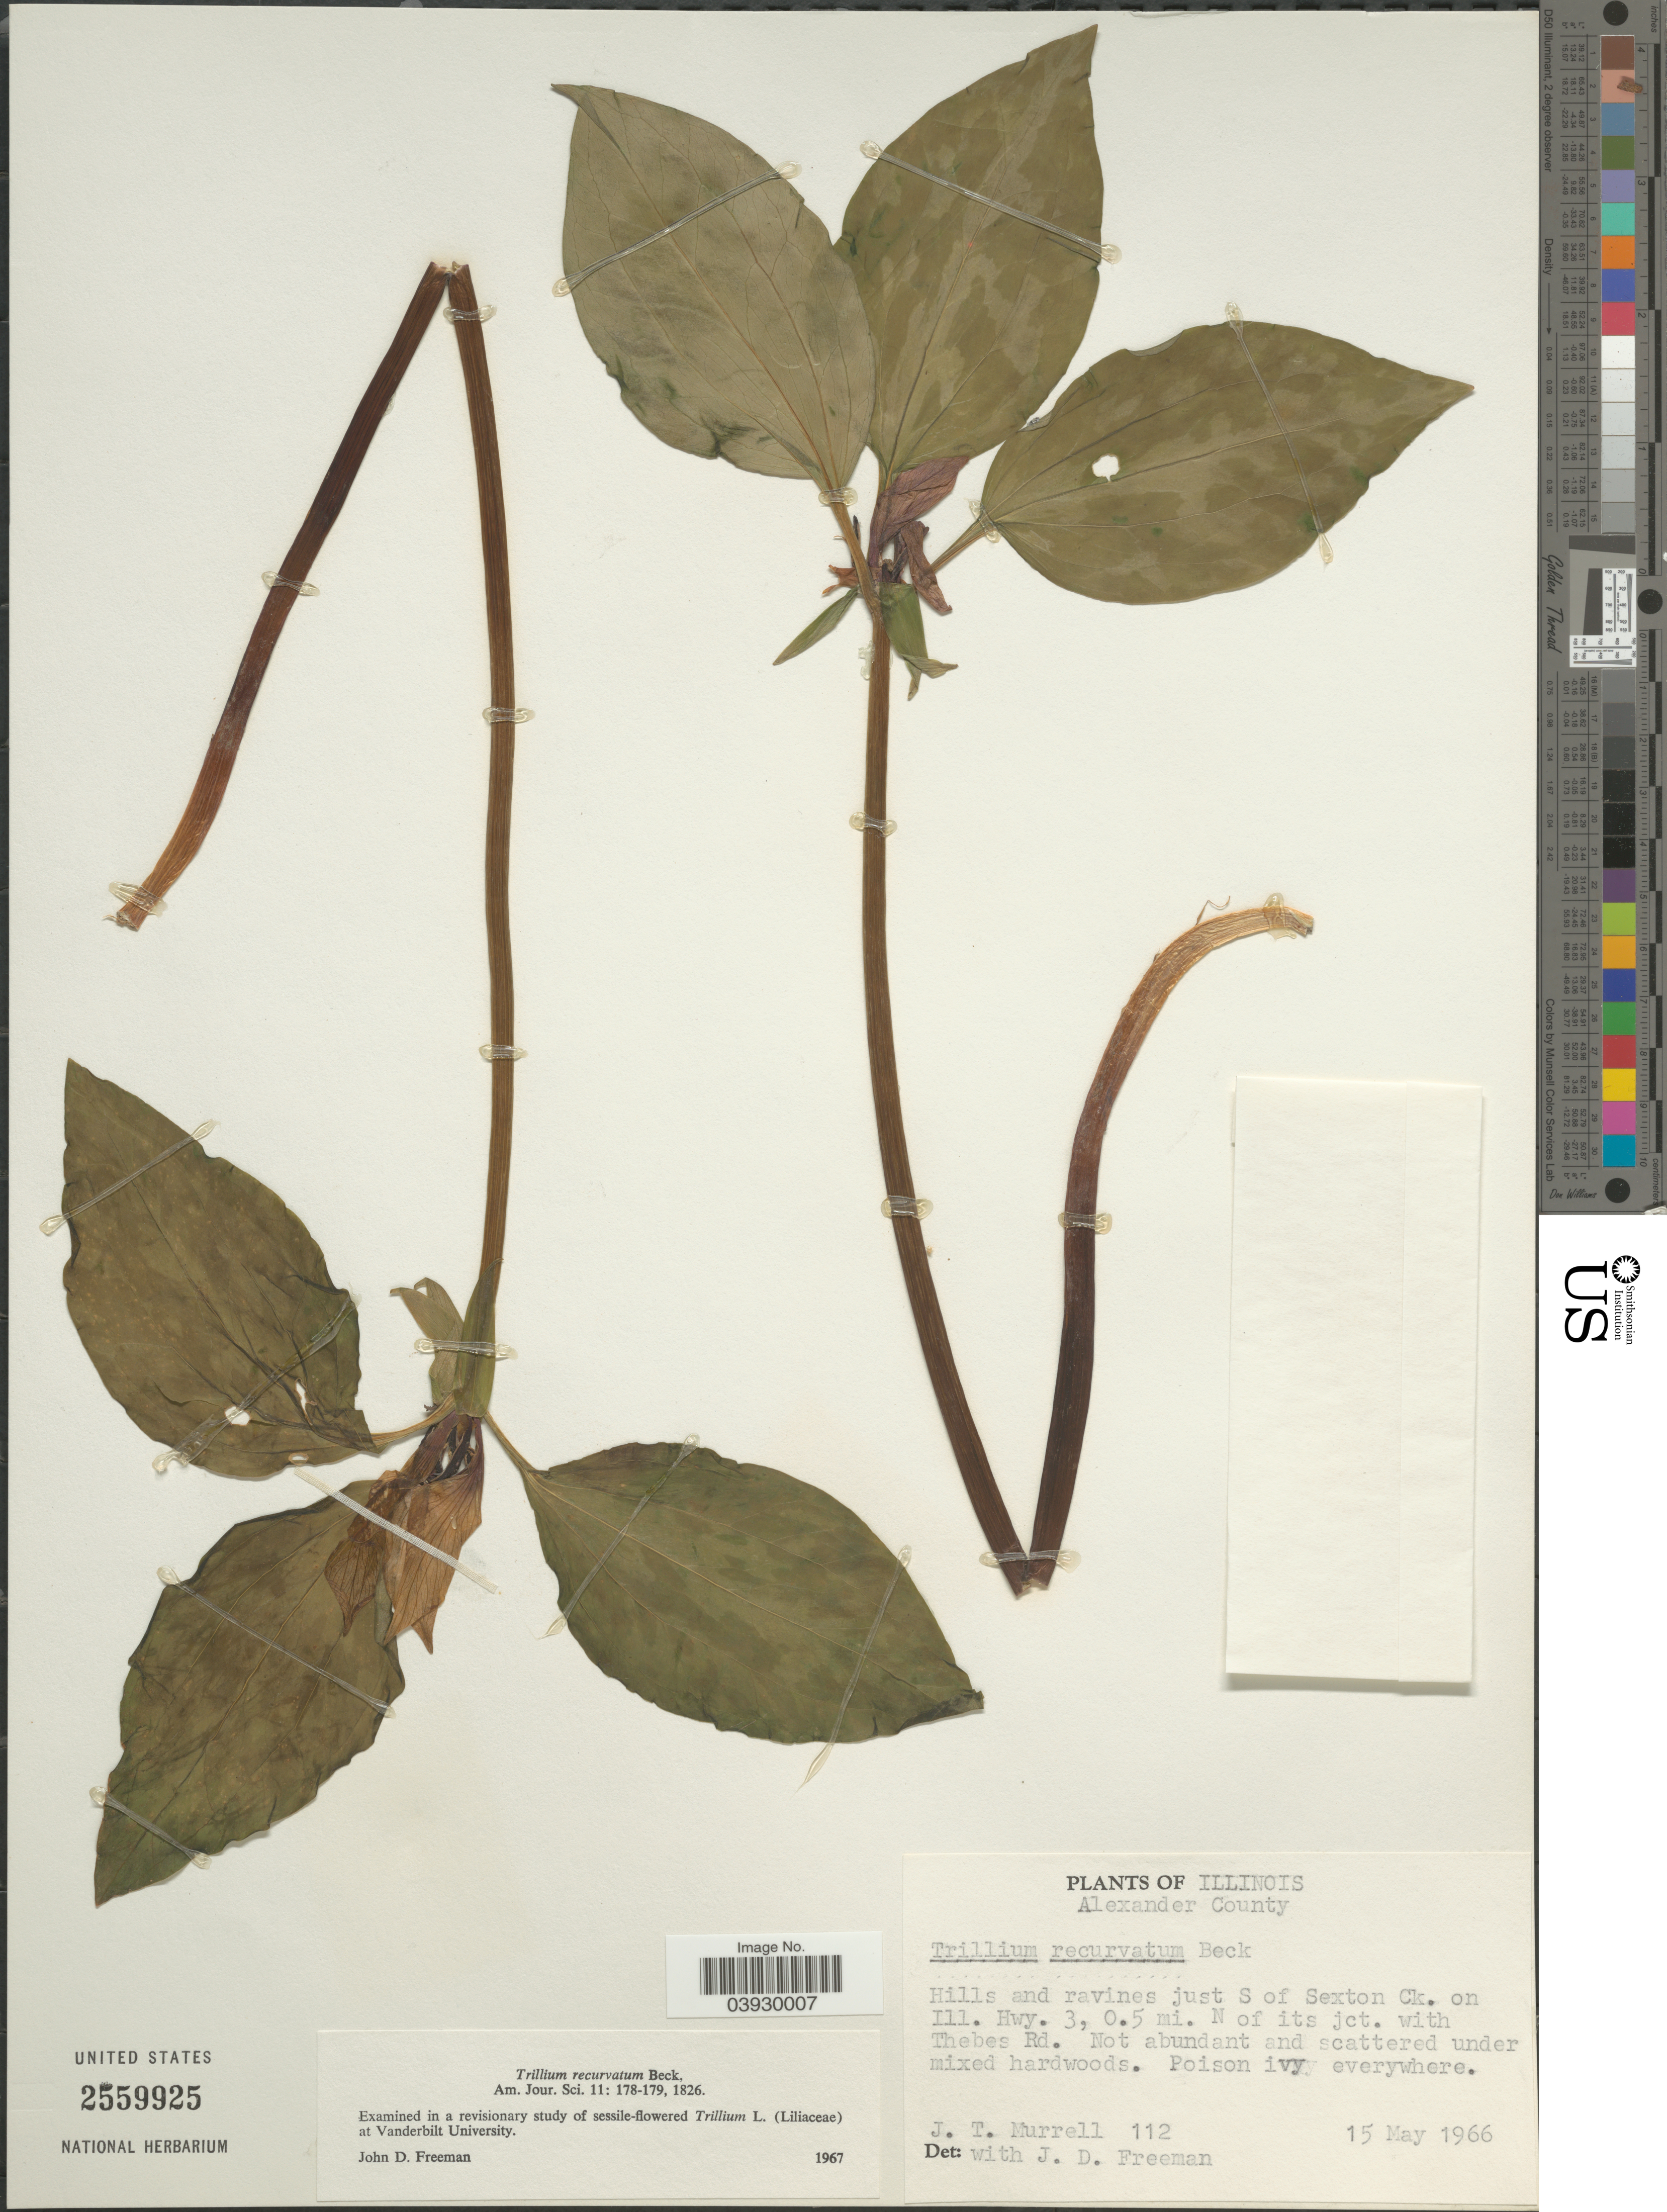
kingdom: Plantae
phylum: Tracheophyta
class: Liliopsida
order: Liliales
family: Melanthiaceae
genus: Trillium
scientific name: Trillium recurvatum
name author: L.C. Beck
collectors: J. Murrell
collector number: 112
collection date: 1966-05-15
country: United States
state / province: Illinois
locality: Alexander County. Hills and ravines just S of Sexton Ck. on Ill. Hwy, 3, 0.5 mi. N of its jct. with Thebes Rd.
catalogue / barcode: US 2559925